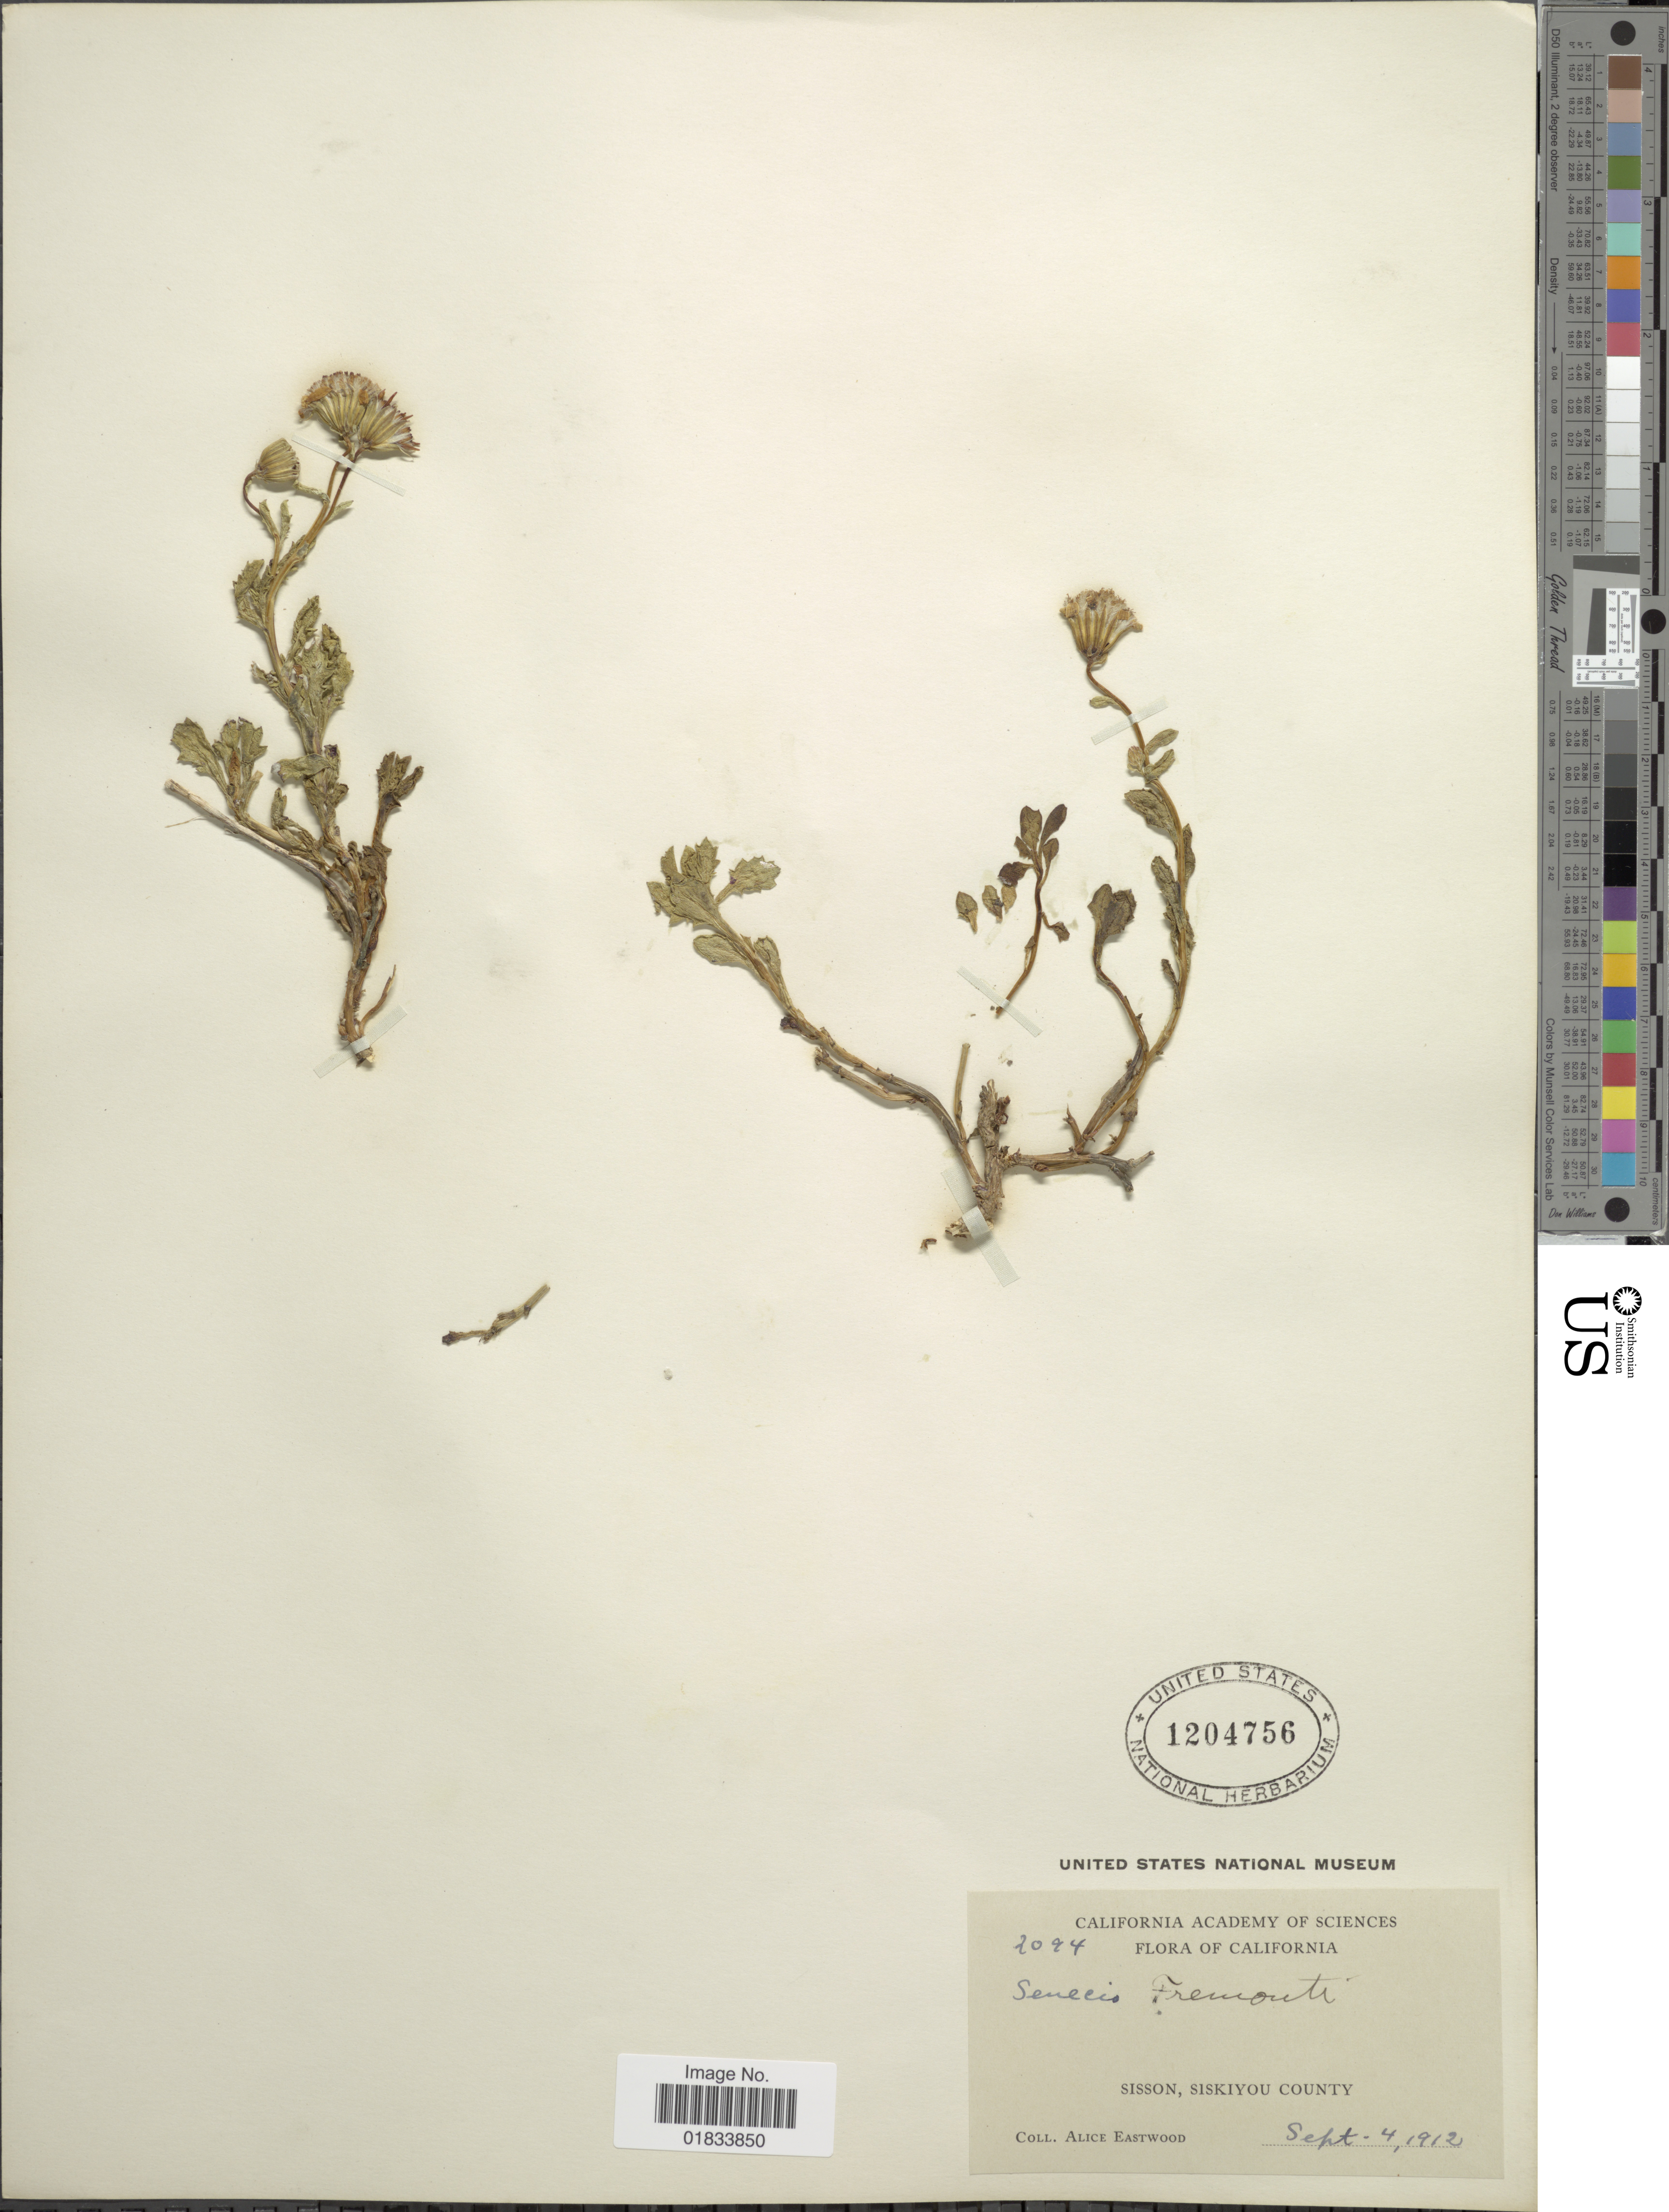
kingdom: Plantae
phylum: Tracheophyta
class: Magnoliopsida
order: Asterales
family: Asteraceae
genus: Senecio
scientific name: Senecio fremontii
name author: Torr. & A. Gray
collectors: A. Eastwood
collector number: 2094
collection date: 1912-09-04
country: United States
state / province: California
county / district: Siskiyou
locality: Sisson, Siskiyou County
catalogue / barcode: US 1204756